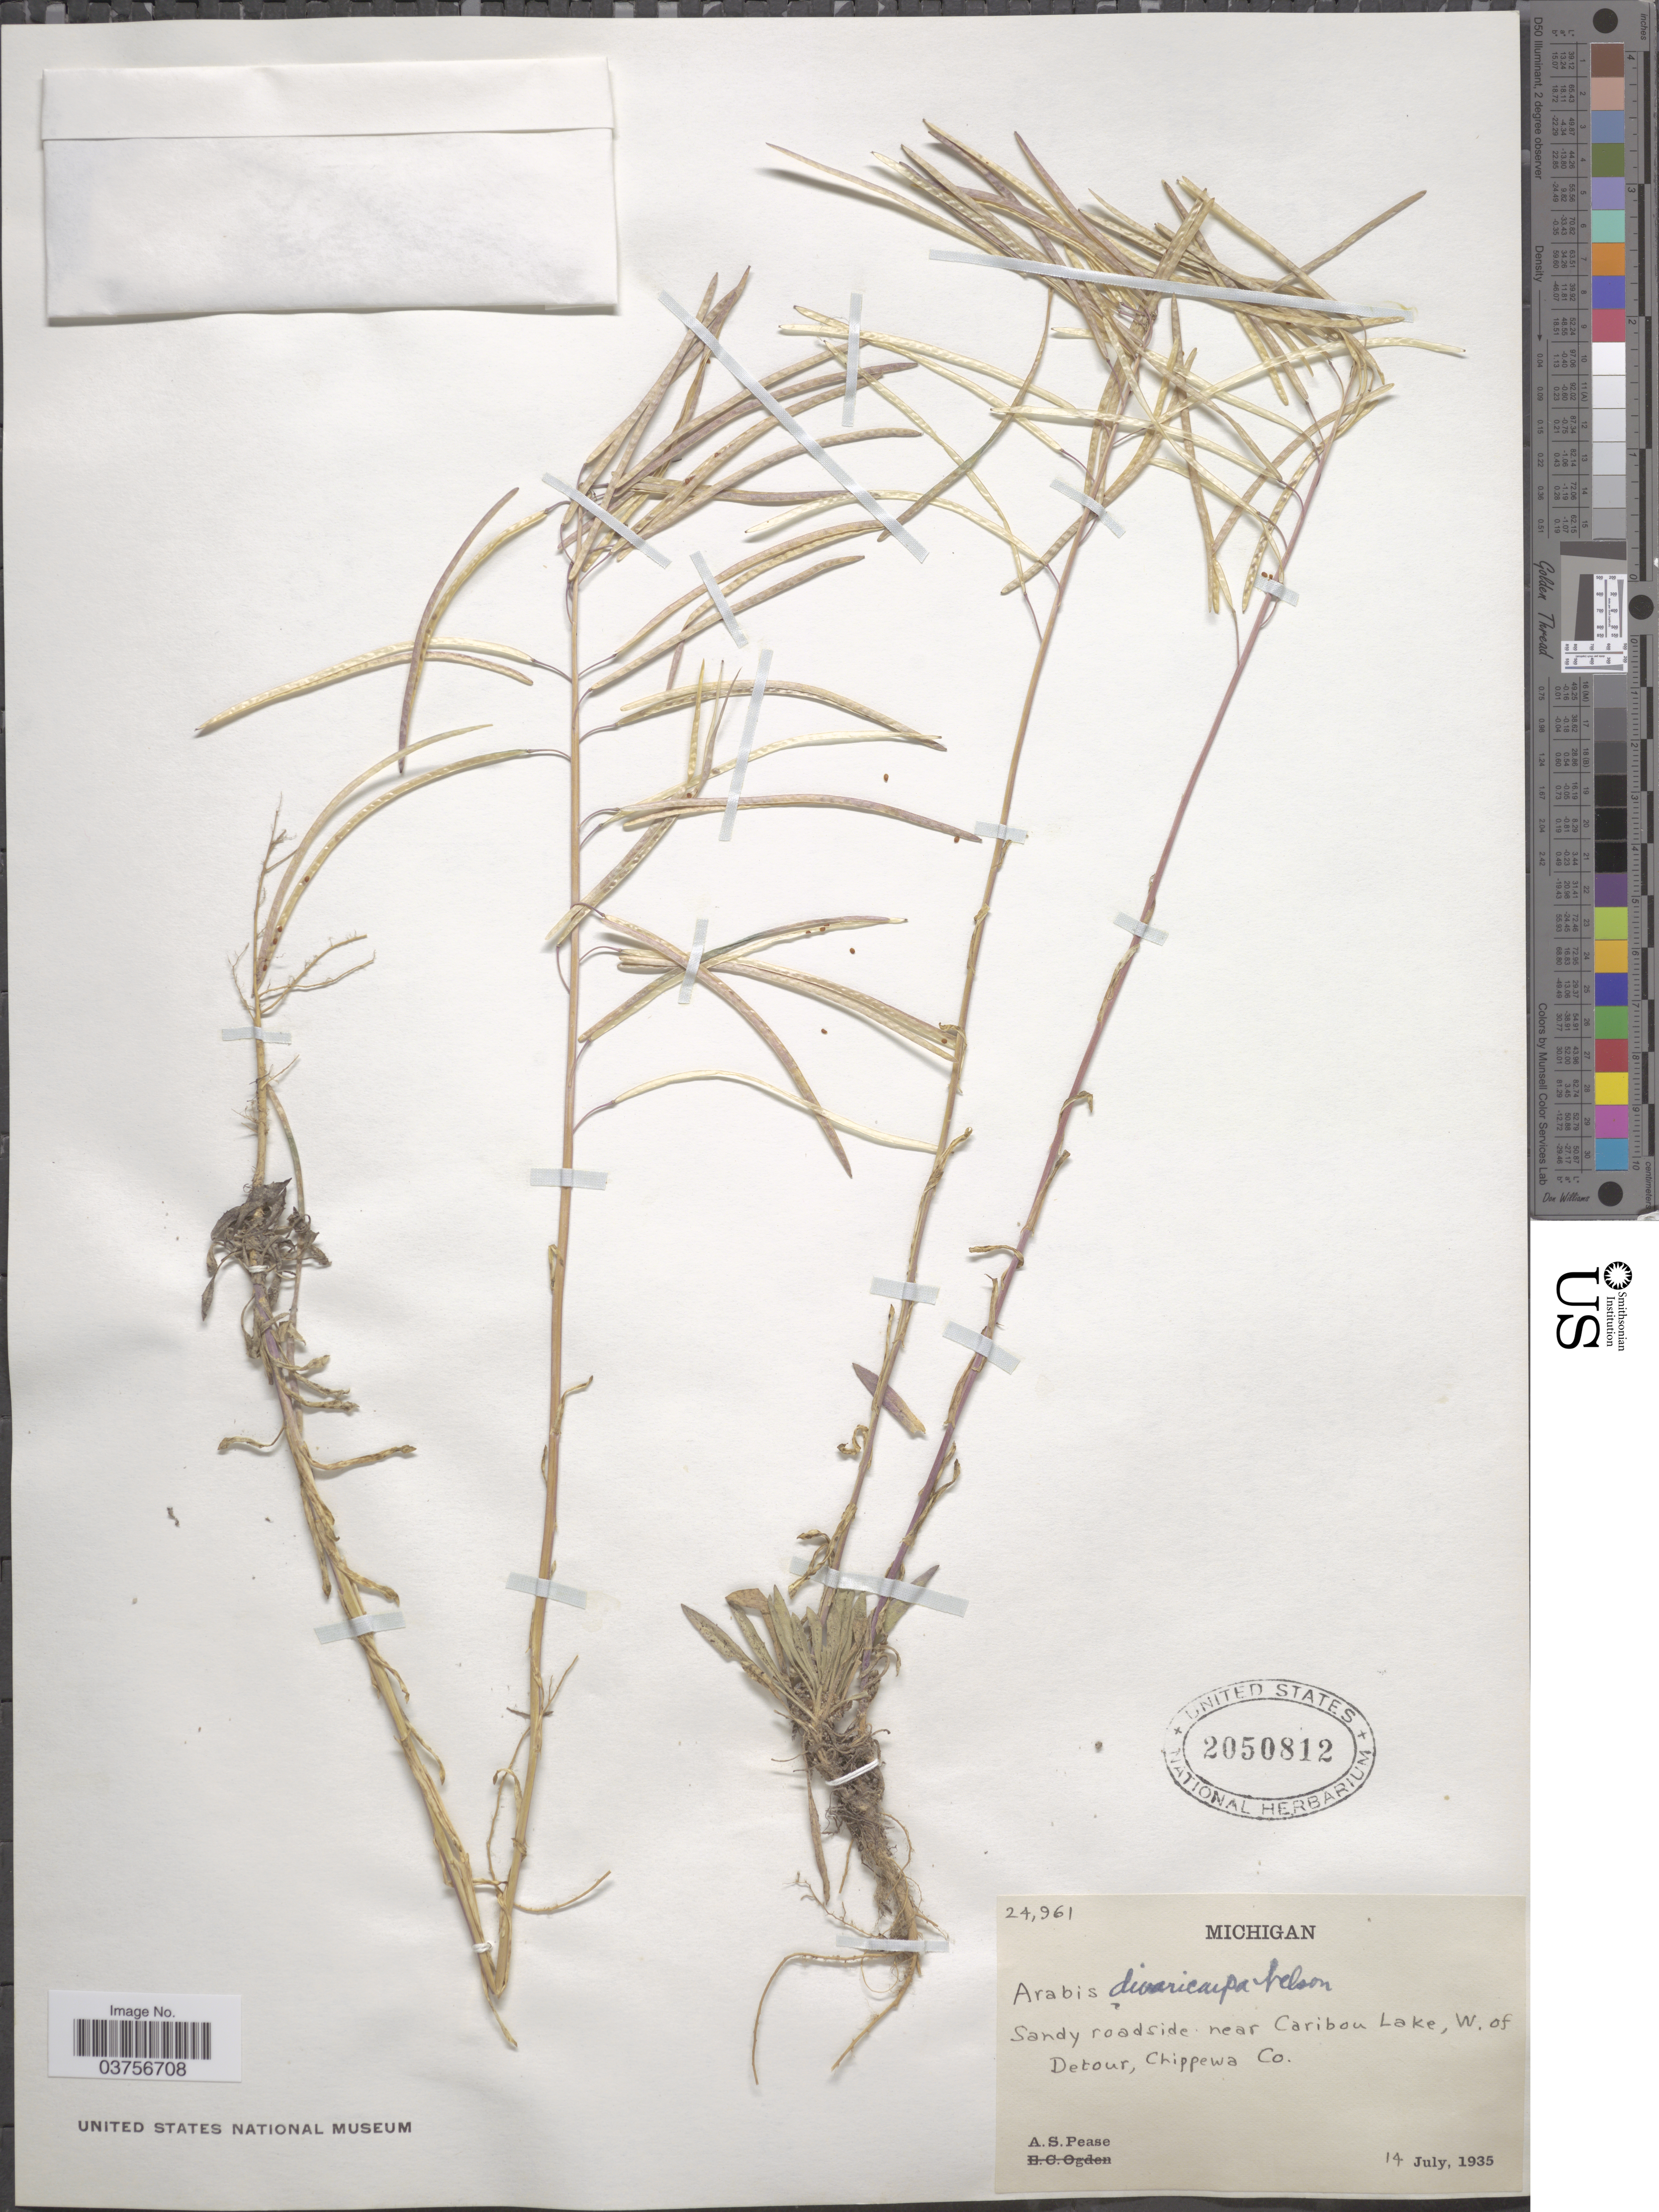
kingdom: Plantae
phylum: Tracheophyta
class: Magnoliopsida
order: Brassicales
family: Brassicaceae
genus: Arabis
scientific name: Arabis divaricarpa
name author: A. Nelson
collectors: A. S. Pease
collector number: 24961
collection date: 1935-07-14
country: United States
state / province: Michigan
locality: Sandy roadside near Caribou Lake, W. of Detour, Chippewa Co.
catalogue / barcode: US 2050812